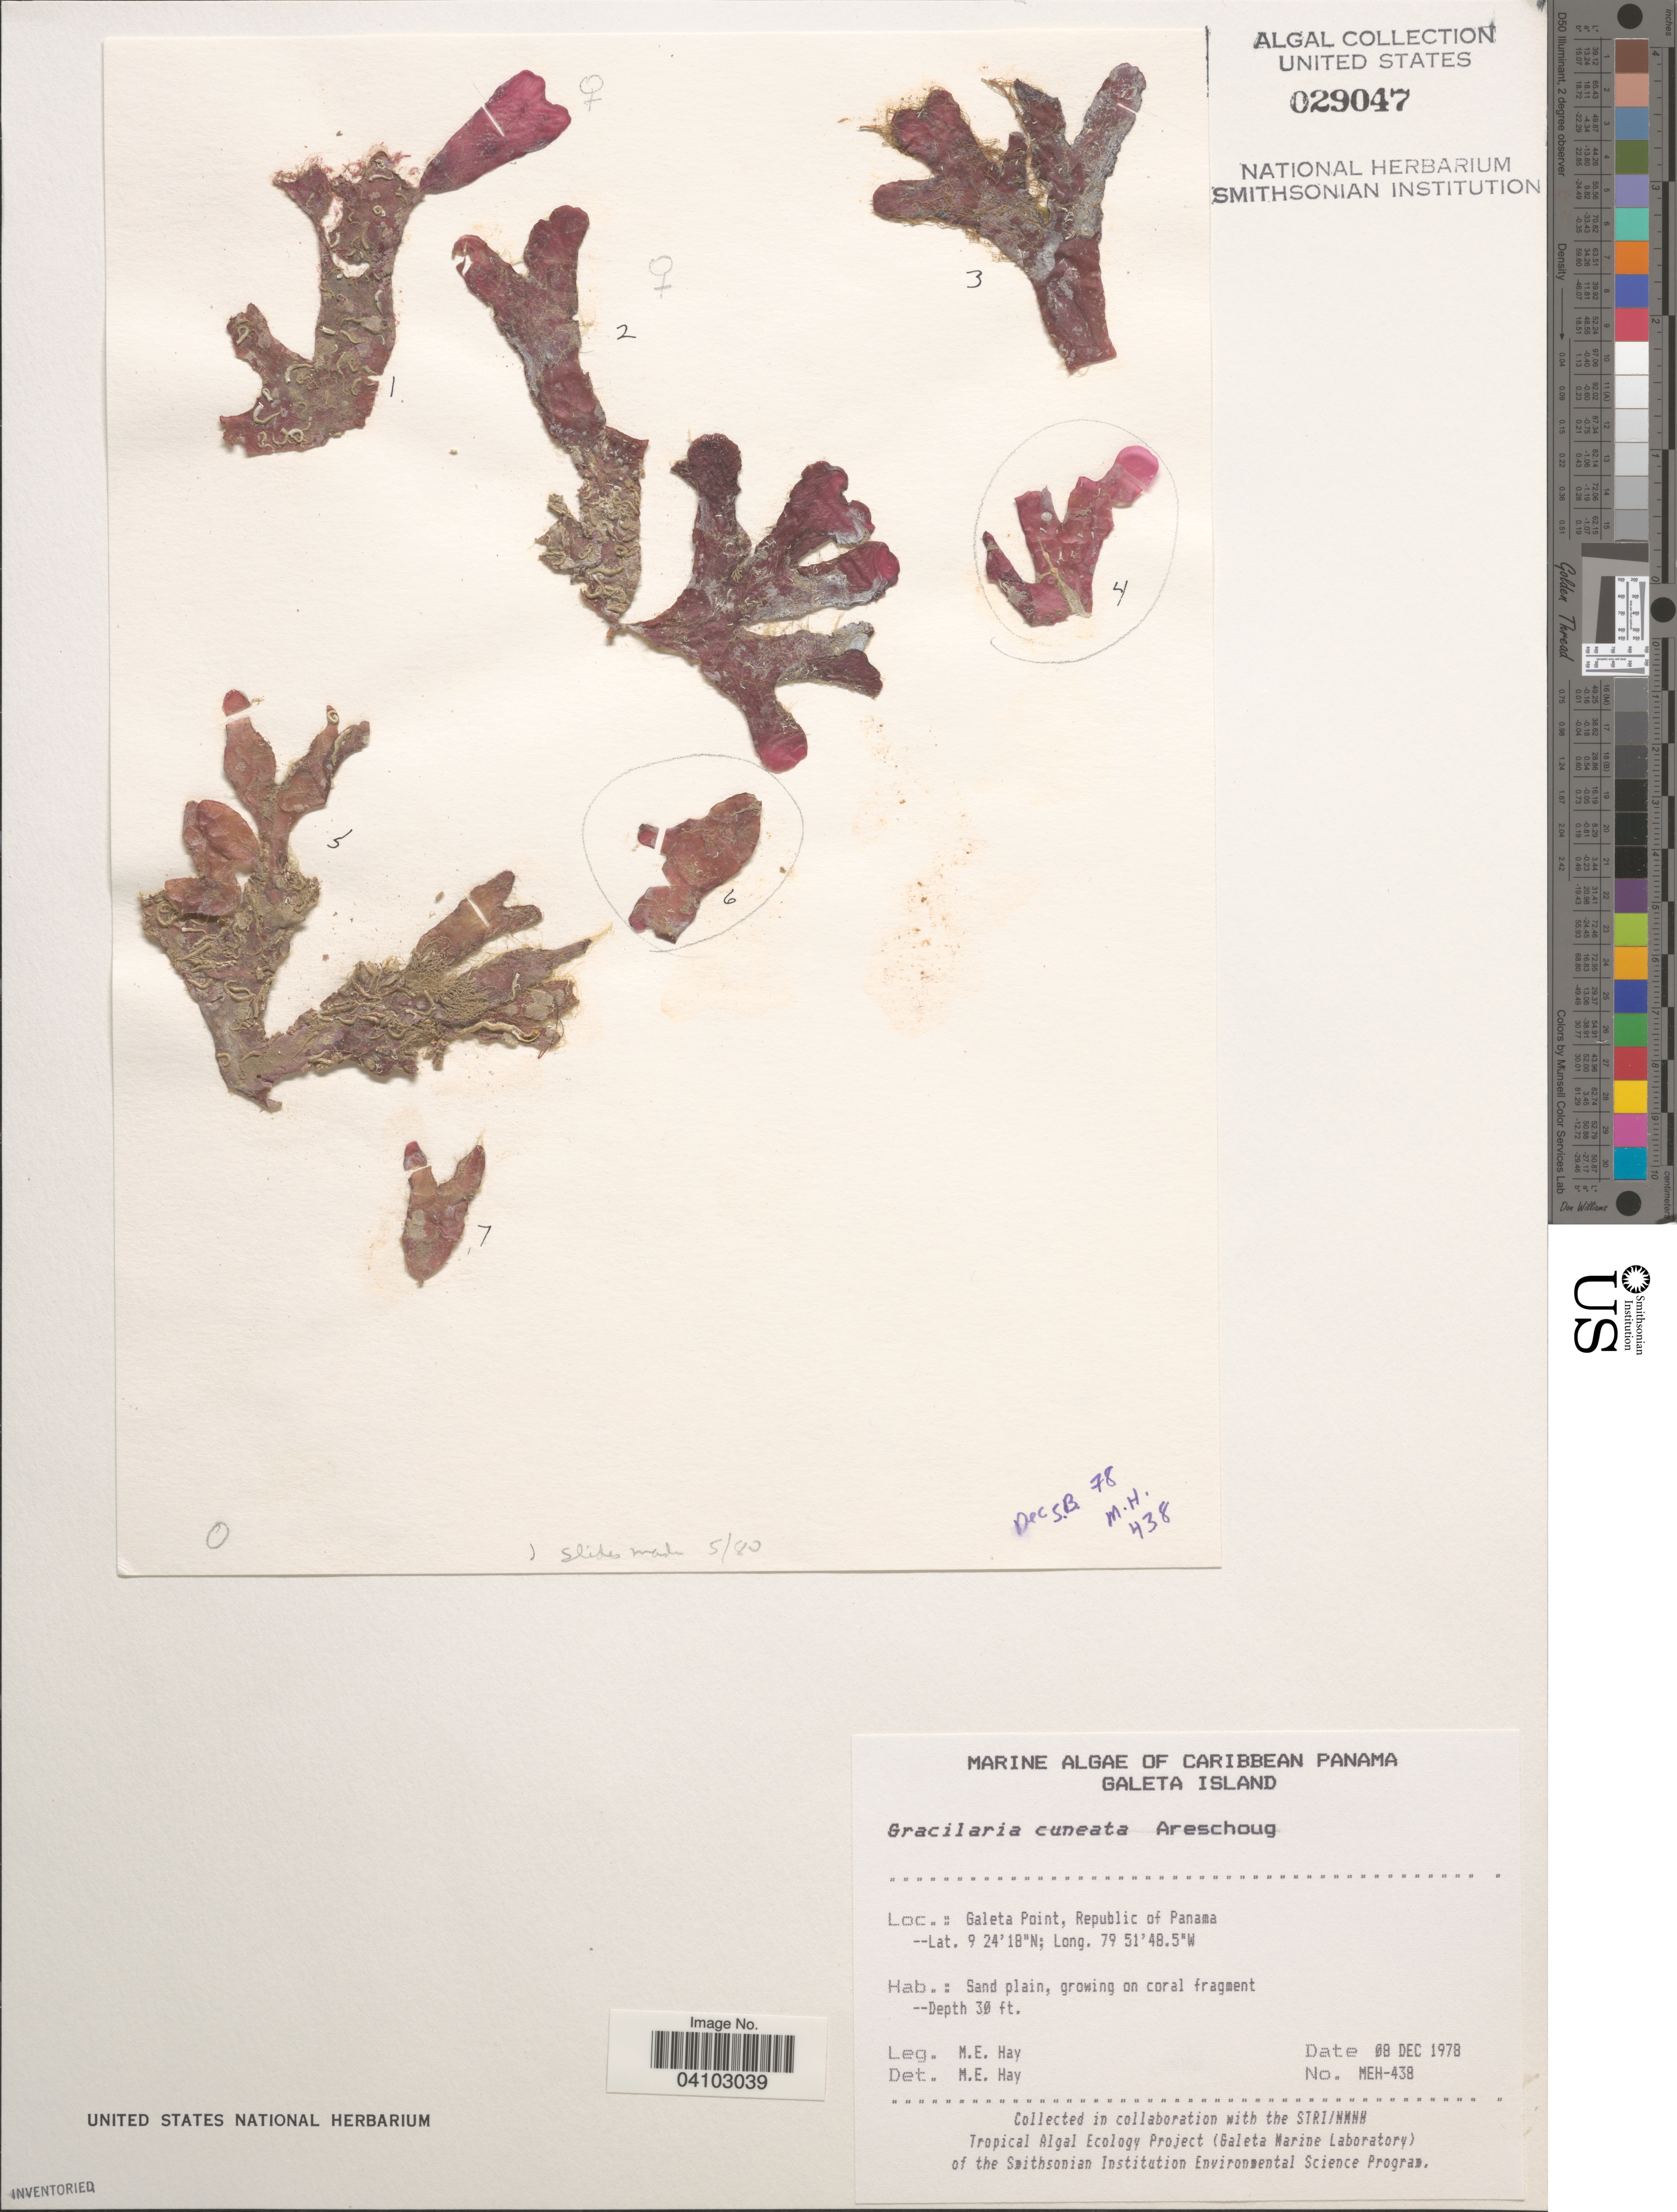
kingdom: Plantae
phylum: Rhodophyta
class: Florideophyceae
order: Gracilariales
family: Gracilariaceae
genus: Gracilaria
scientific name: Gracilaria cuneata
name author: Aresch.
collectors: M. E. Hay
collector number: MEH-438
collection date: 1978-12-08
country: Panama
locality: Caribbean Panama. Galeta Island. Galeta Point, Republic of Panama.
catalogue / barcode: US 29047